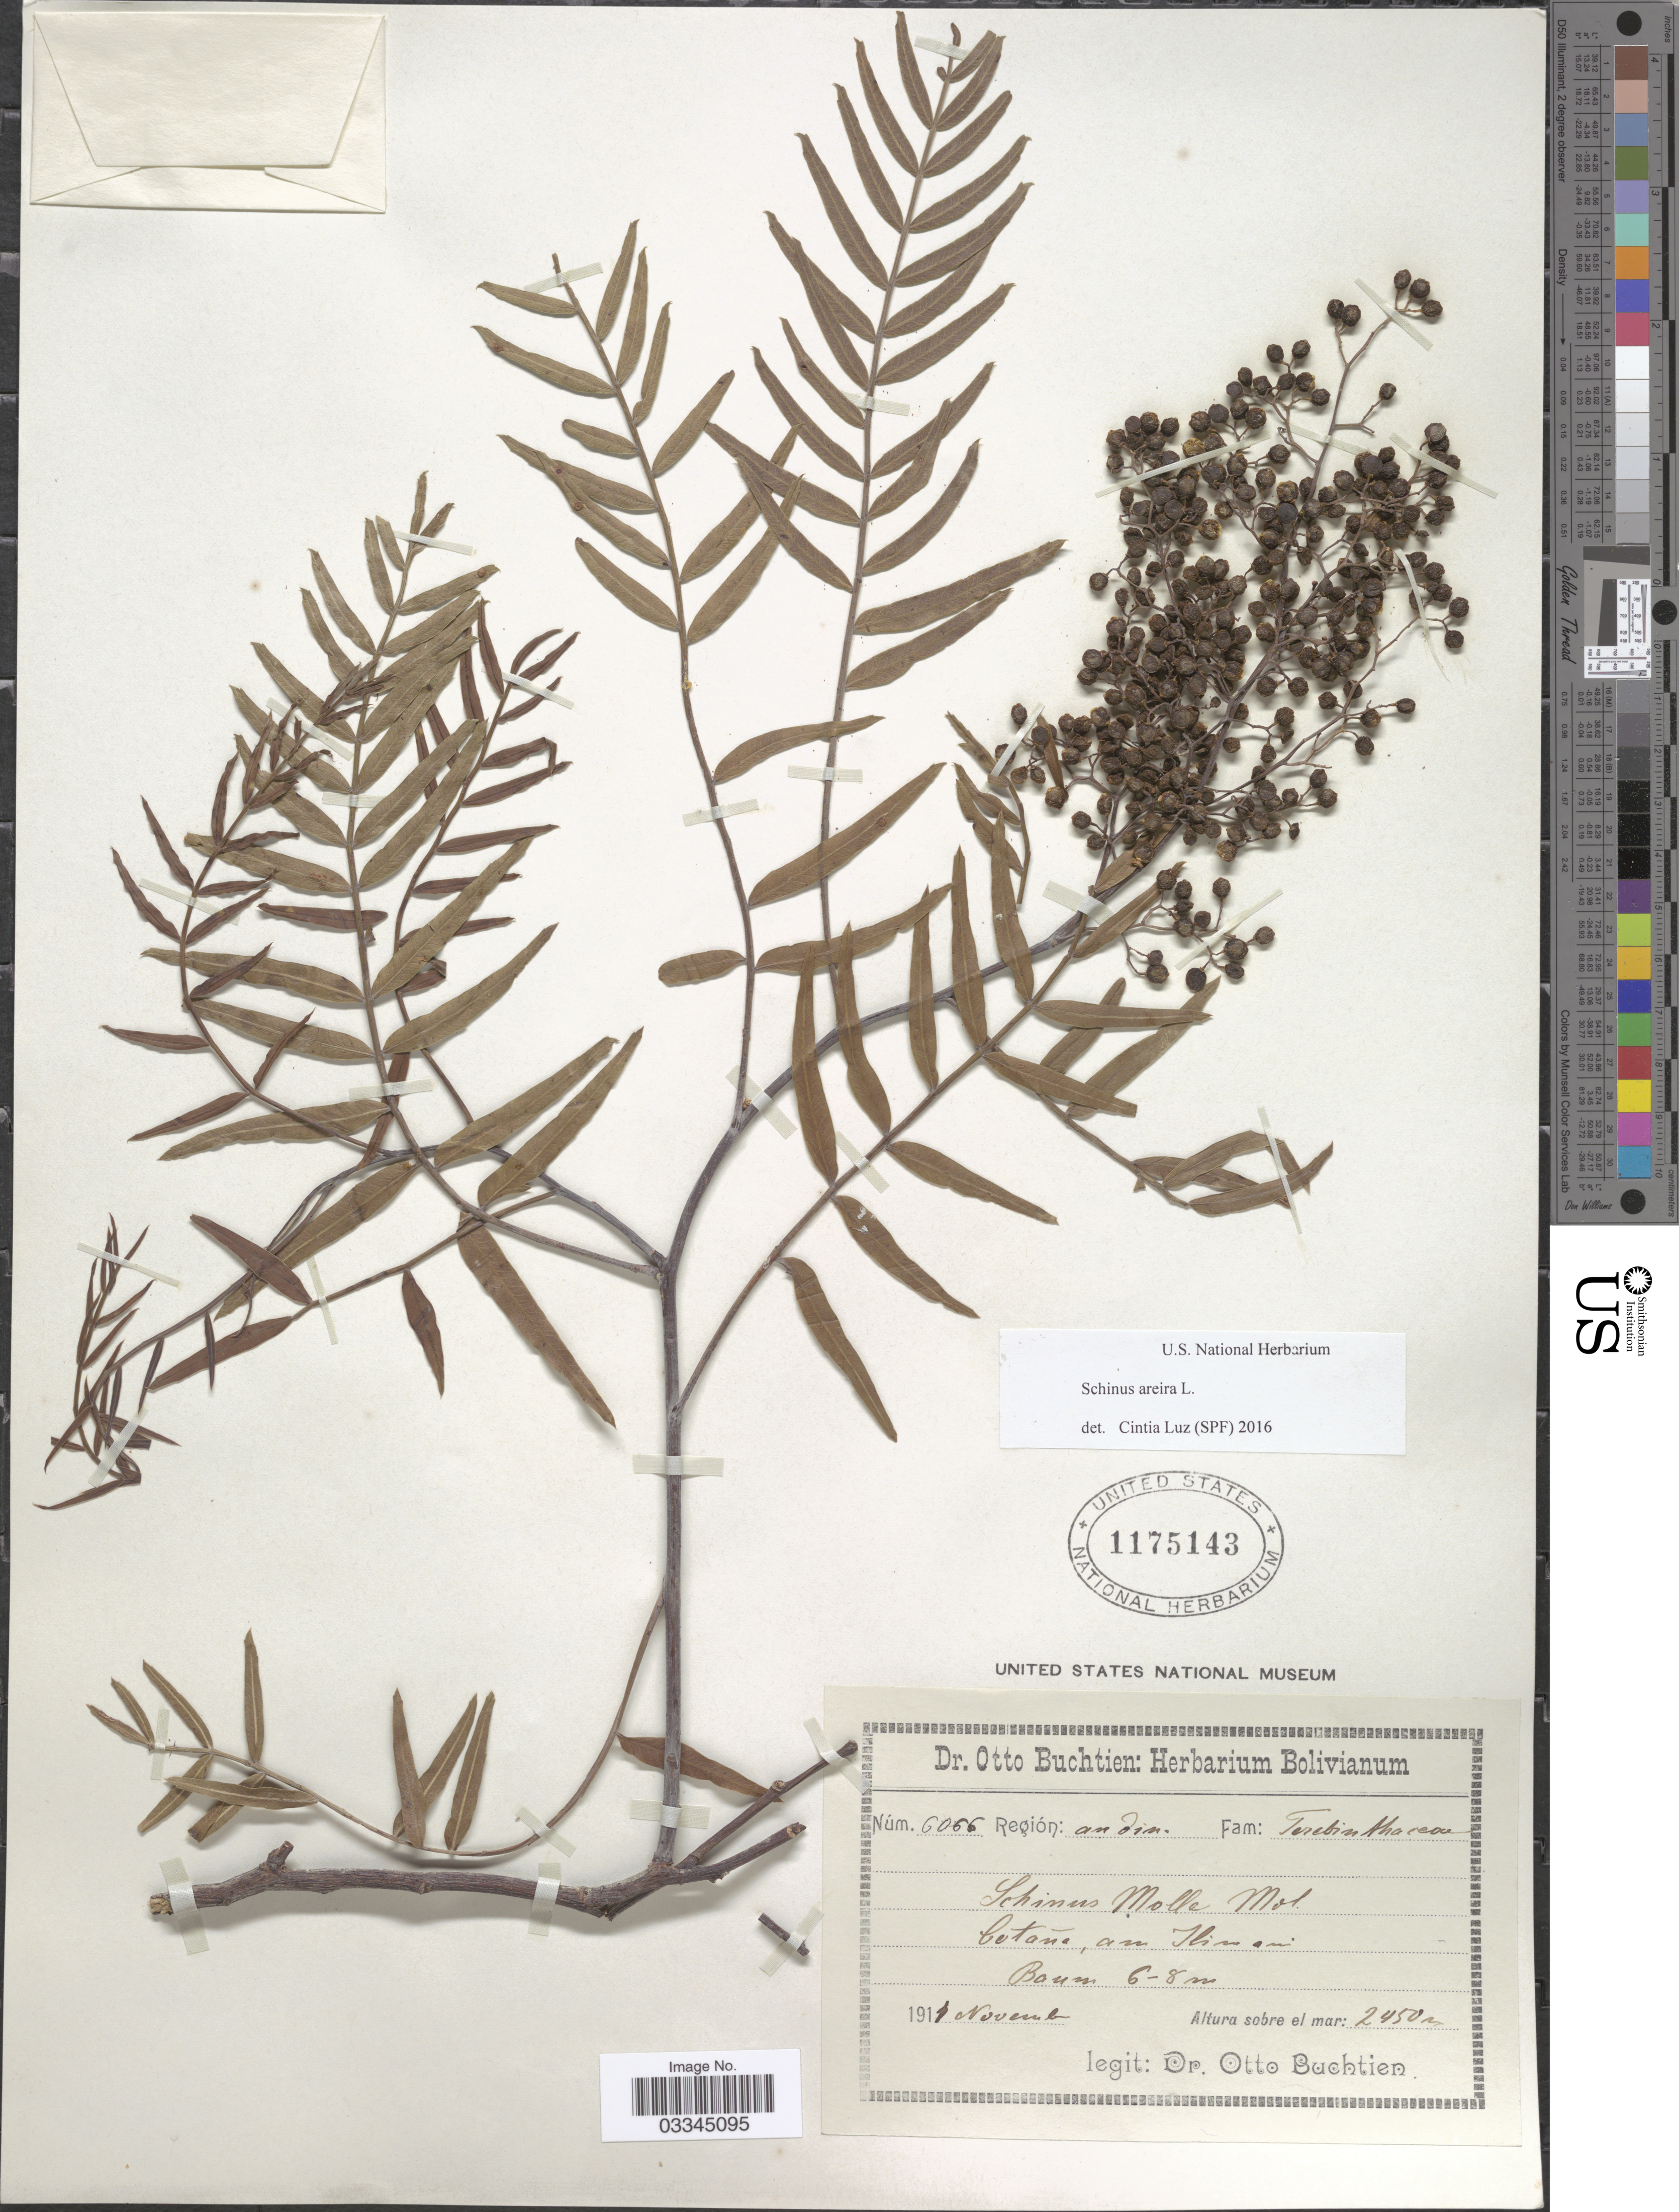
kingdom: Plantae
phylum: Tracheophyta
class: Magnoliopsida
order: Sapindales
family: Anacardiaceae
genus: Schinus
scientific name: Schinus areira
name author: L.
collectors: O. Buchtien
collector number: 6066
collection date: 1911-11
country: Bolivia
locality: Región: andina, Cotaña, am Ilimani.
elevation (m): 2450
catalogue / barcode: US 1175143